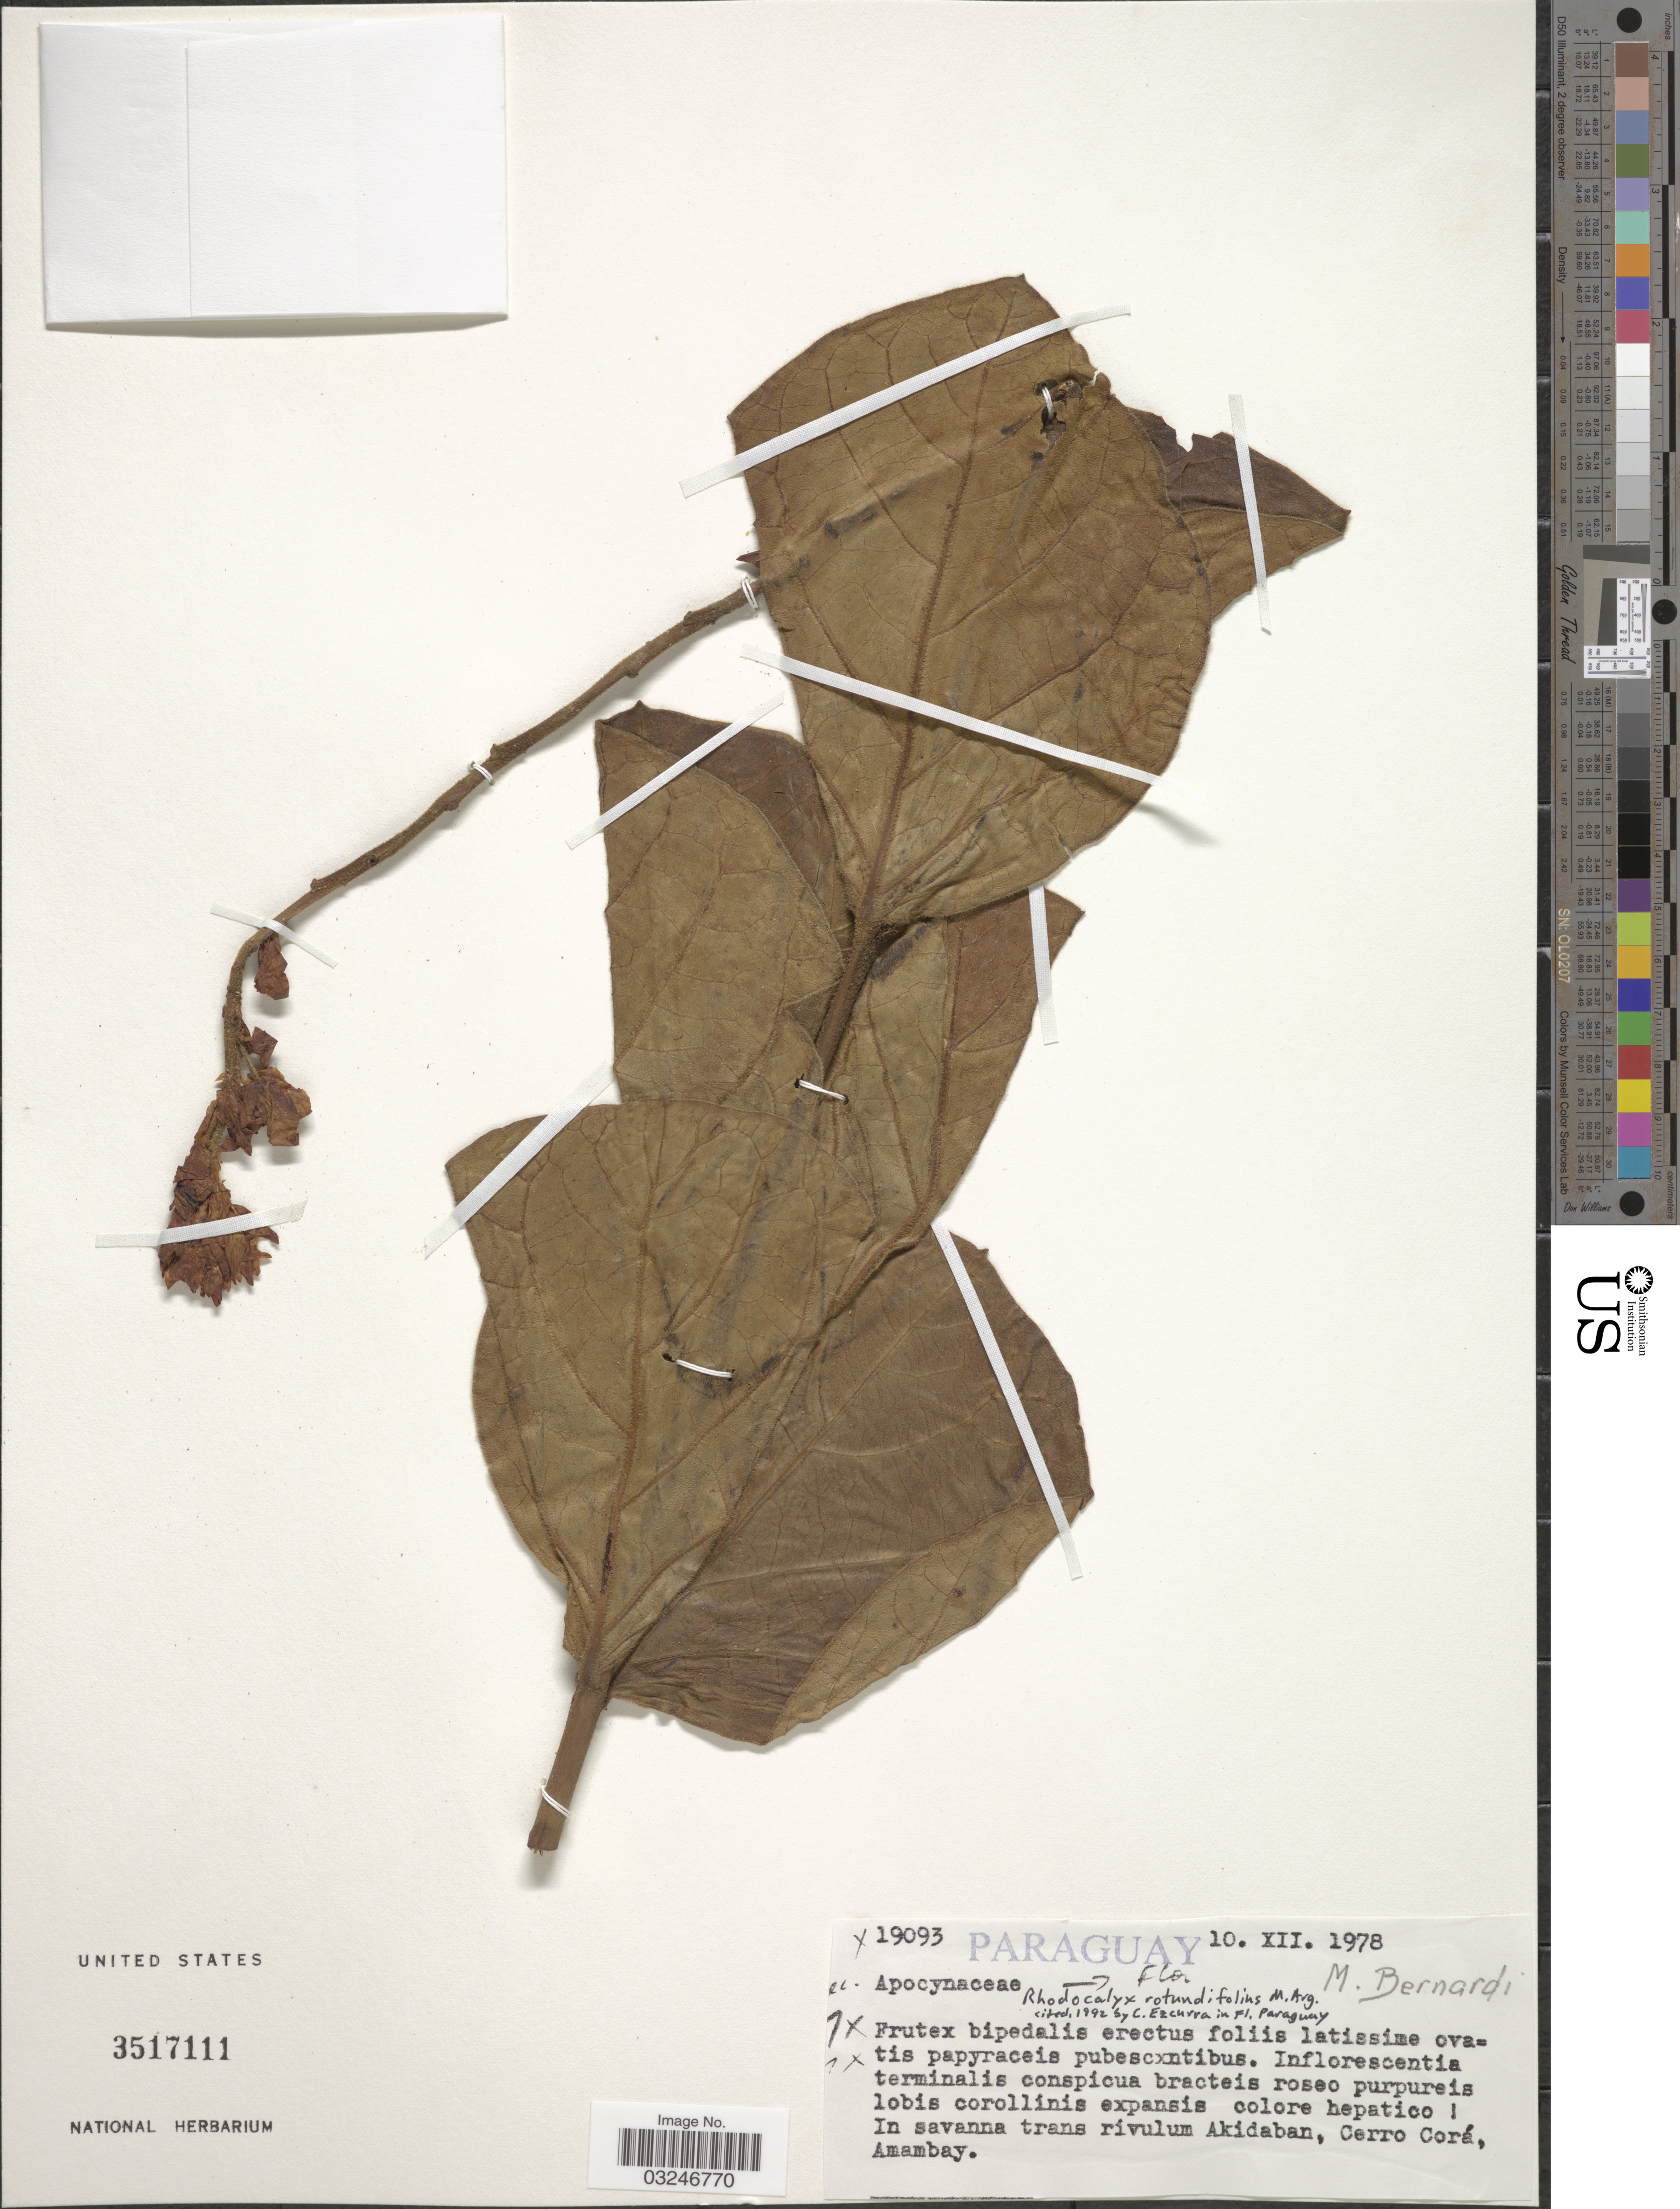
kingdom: Plantae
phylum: Tracheophyta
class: Magnoliopsida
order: Gentianales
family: Apocynaceae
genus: Rhodocalyx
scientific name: Rhodocalyx rotundifolius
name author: Müll. Arg.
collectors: M. Bernardi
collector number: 19093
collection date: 1978-12-10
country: Paraguay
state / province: Amambay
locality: In savanna trans rivulum Akidaban, Cerro Corá.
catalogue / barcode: US 3517111